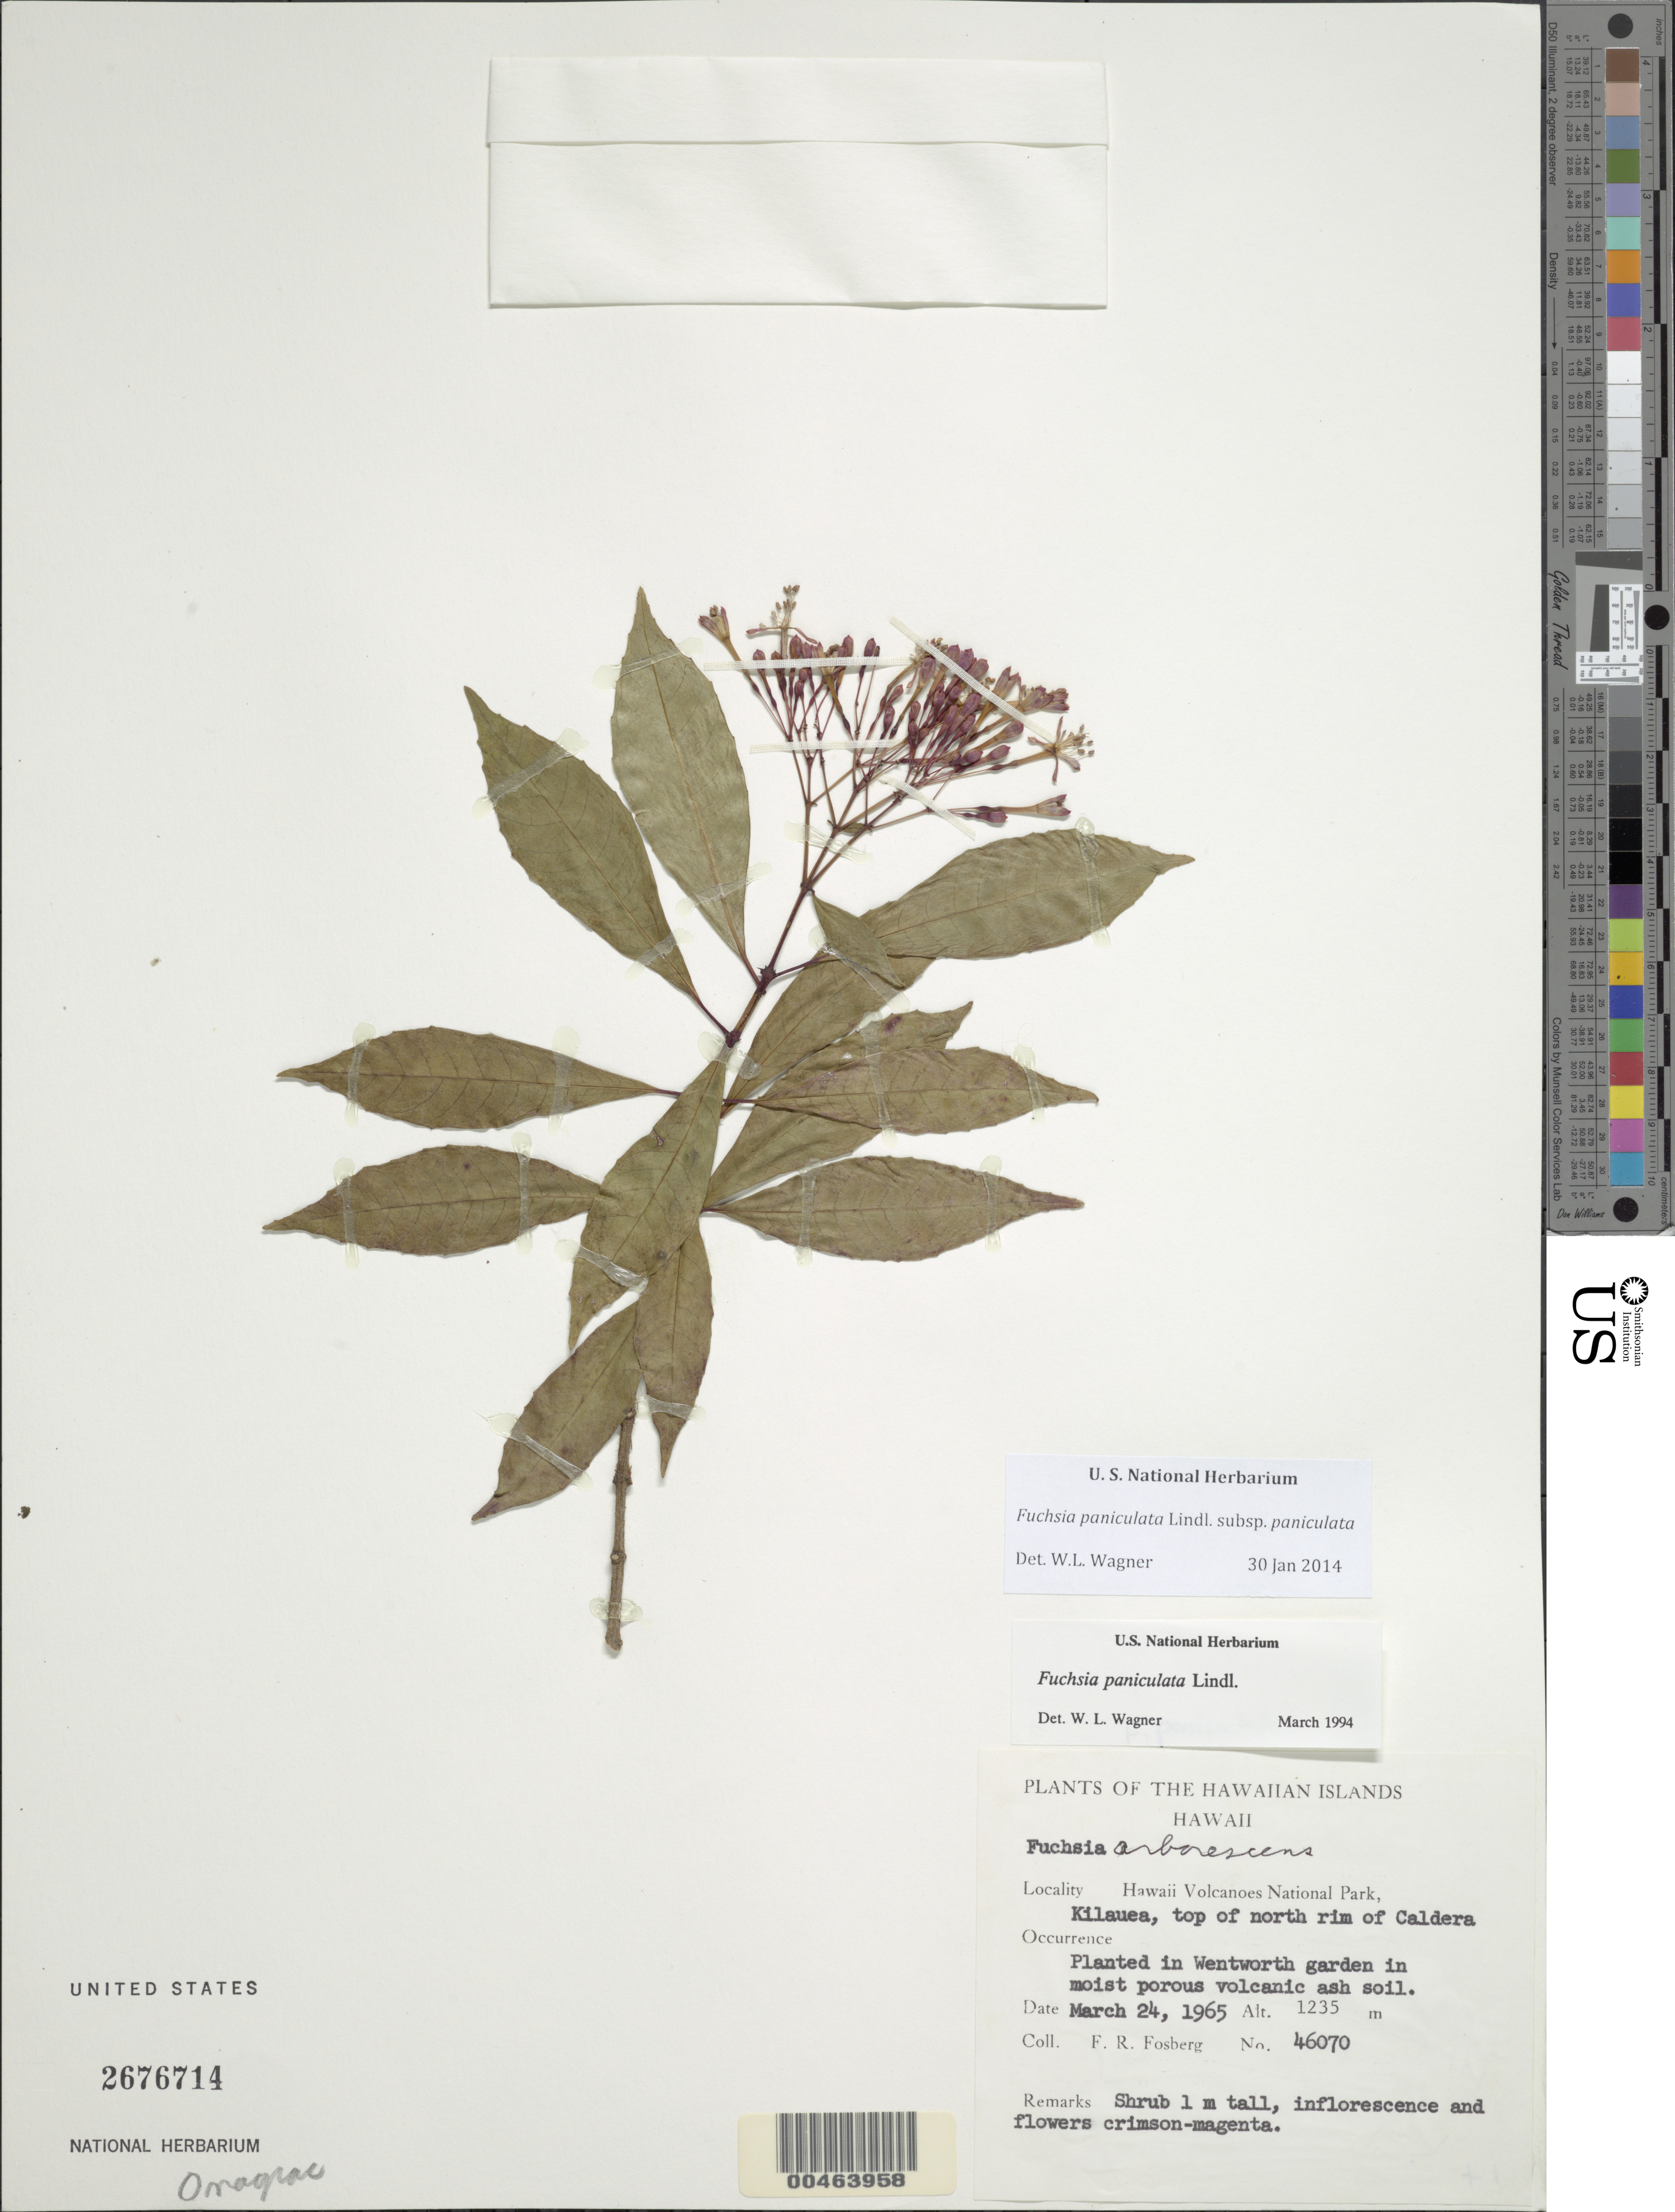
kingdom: Plantae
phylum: Tracheophyta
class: Magnoliopsida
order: Myrtales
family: Onagraceae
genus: Fuchsia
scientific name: Fuchsia paniculata subsp. paniculata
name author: Lindl.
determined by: Wagner, W. L., (BOT), Smithsonian Institution - National Museum of Natural History (UNITED STATES)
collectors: F. R. Fosberg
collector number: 46070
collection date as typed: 24 Mar 1965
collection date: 1965-03-24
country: United States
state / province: Hawaii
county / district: Hawaii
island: Hawaii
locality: Hawaii Volcanoes National Park, Kilauea, top of north rim of Caldera.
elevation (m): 1235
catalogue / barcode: US 2676714